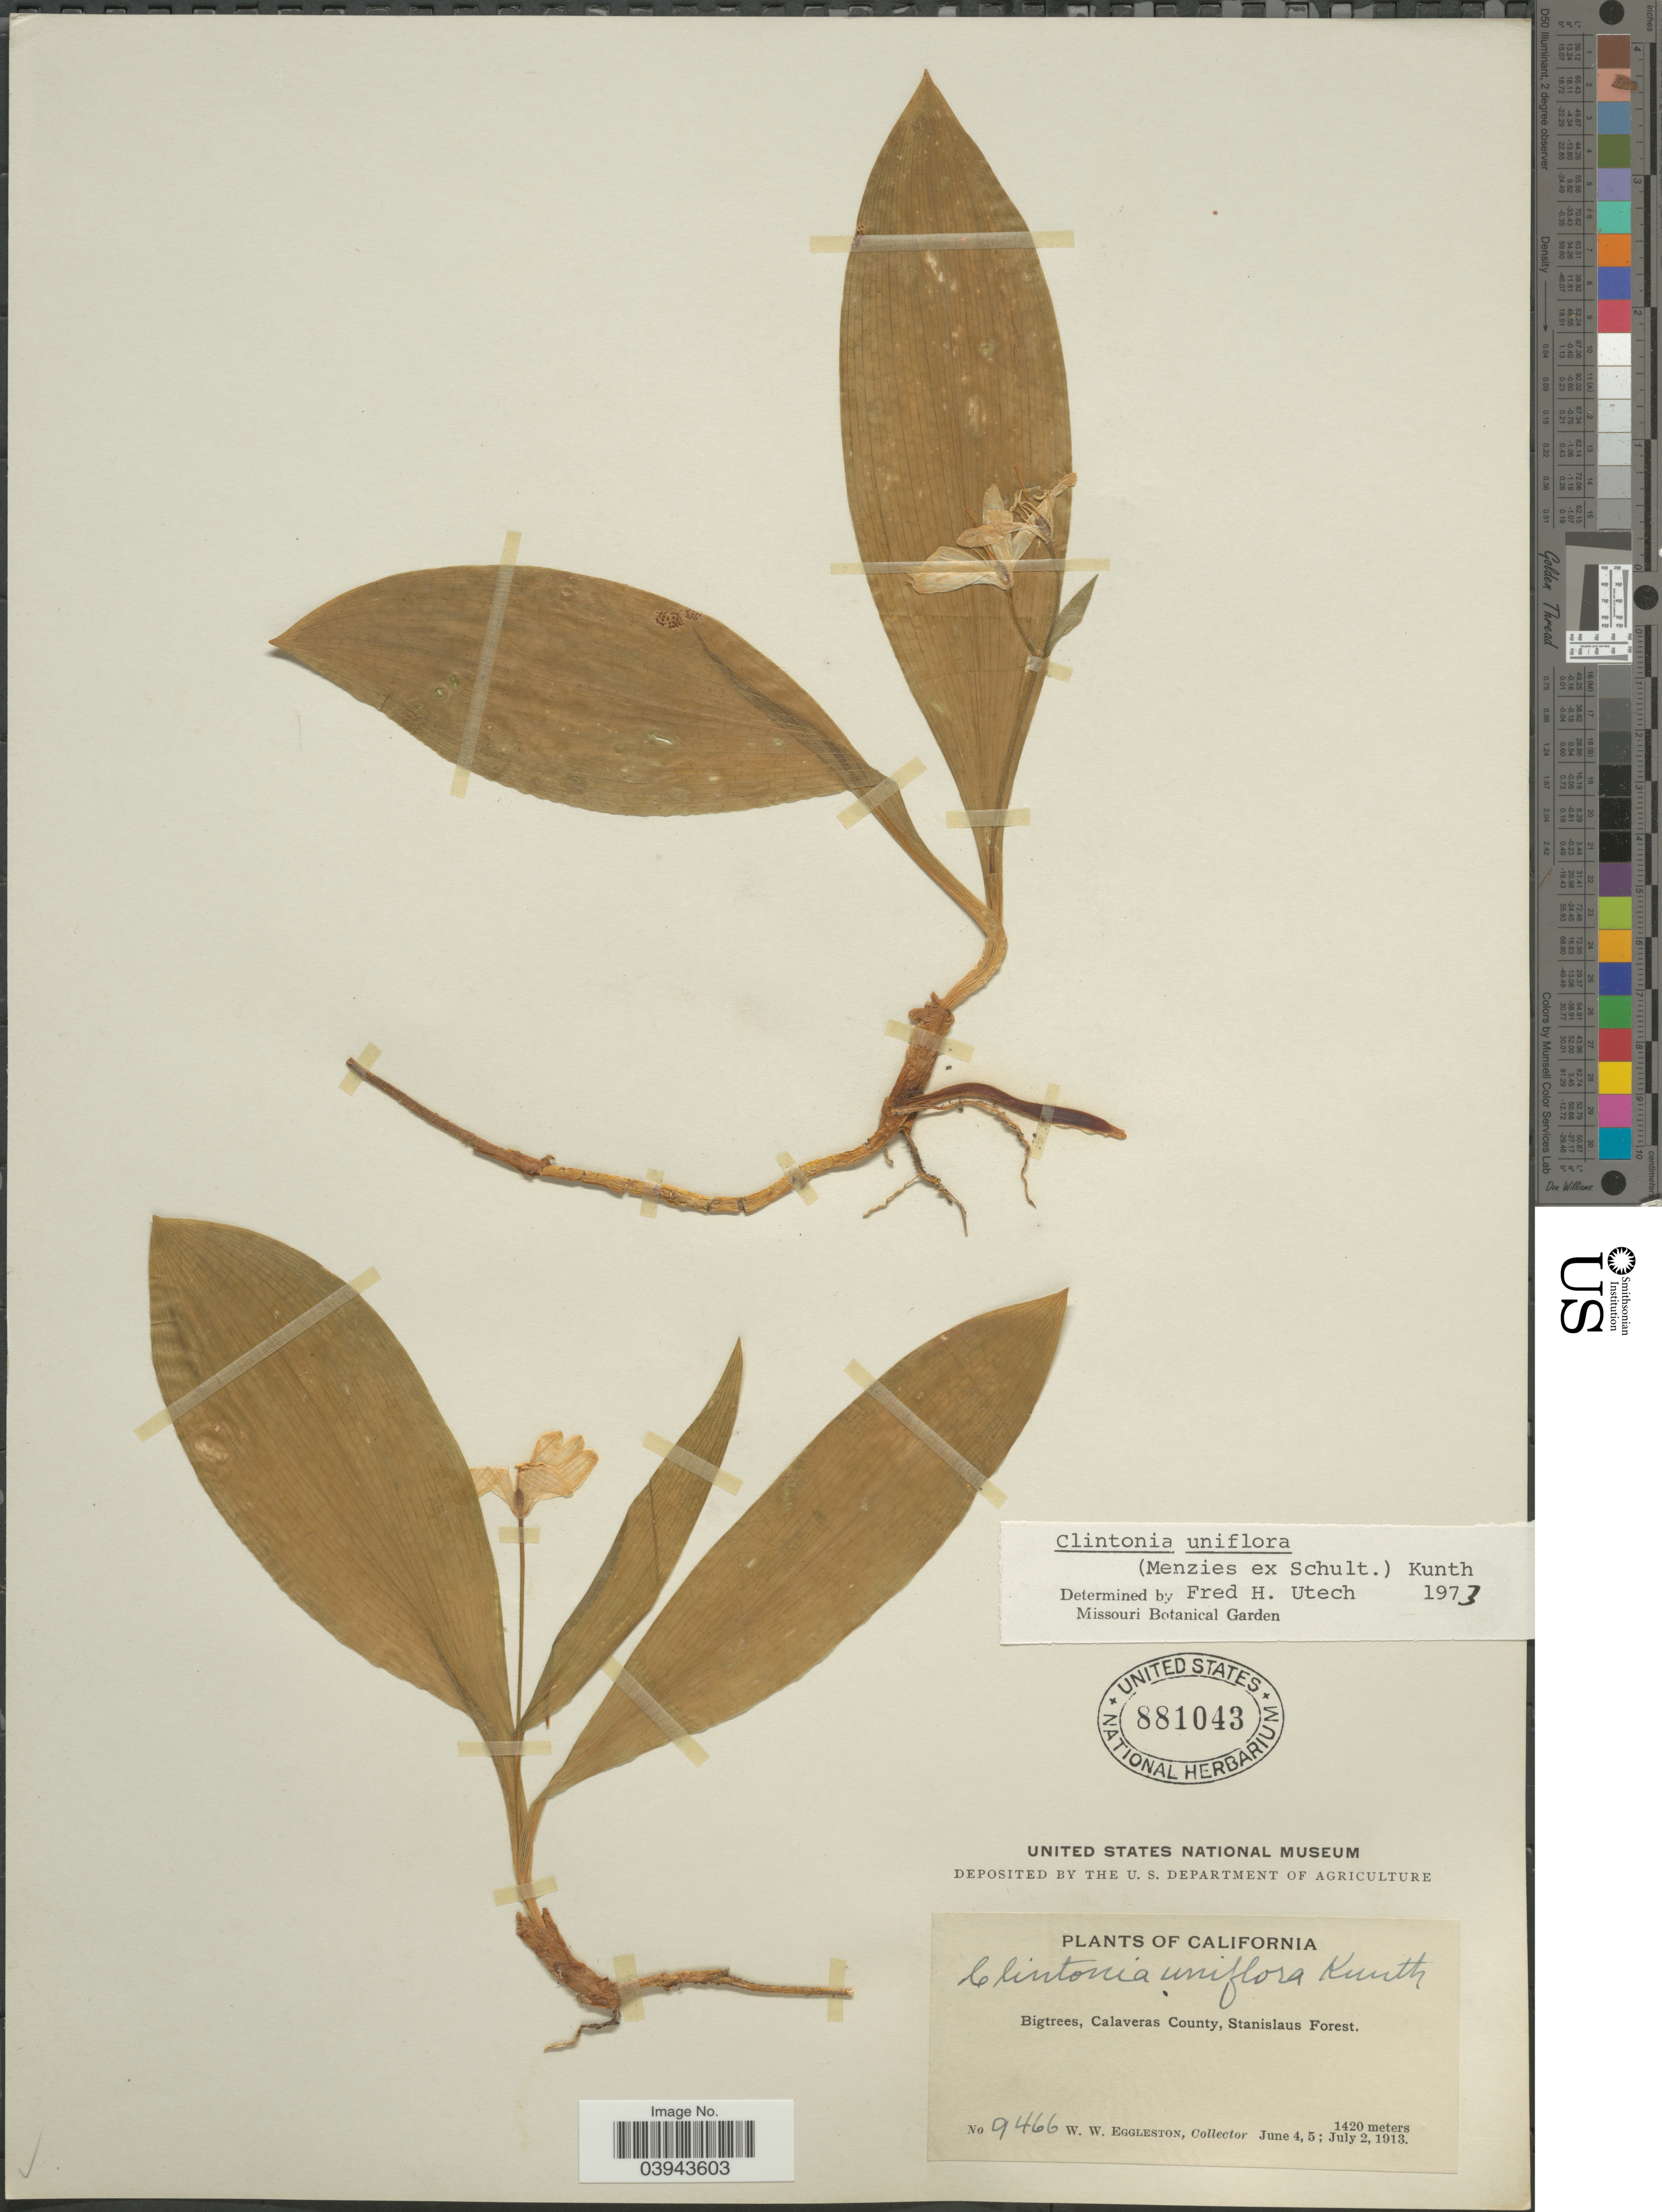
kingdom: Plantae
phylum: Tracheophyta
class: Liliopsida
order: Liliales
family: Liliaceae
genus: Clintonia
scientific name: Clintonia uniflora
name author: Kunth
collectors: W. W. Eggleston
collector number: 9466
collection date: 1913-06-04/1913-07-02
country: United States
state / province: California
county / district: Calaveras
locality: Bigtrees, Calaveras County, Stanislaus Forest.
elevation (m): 1420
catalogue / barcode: US 881043